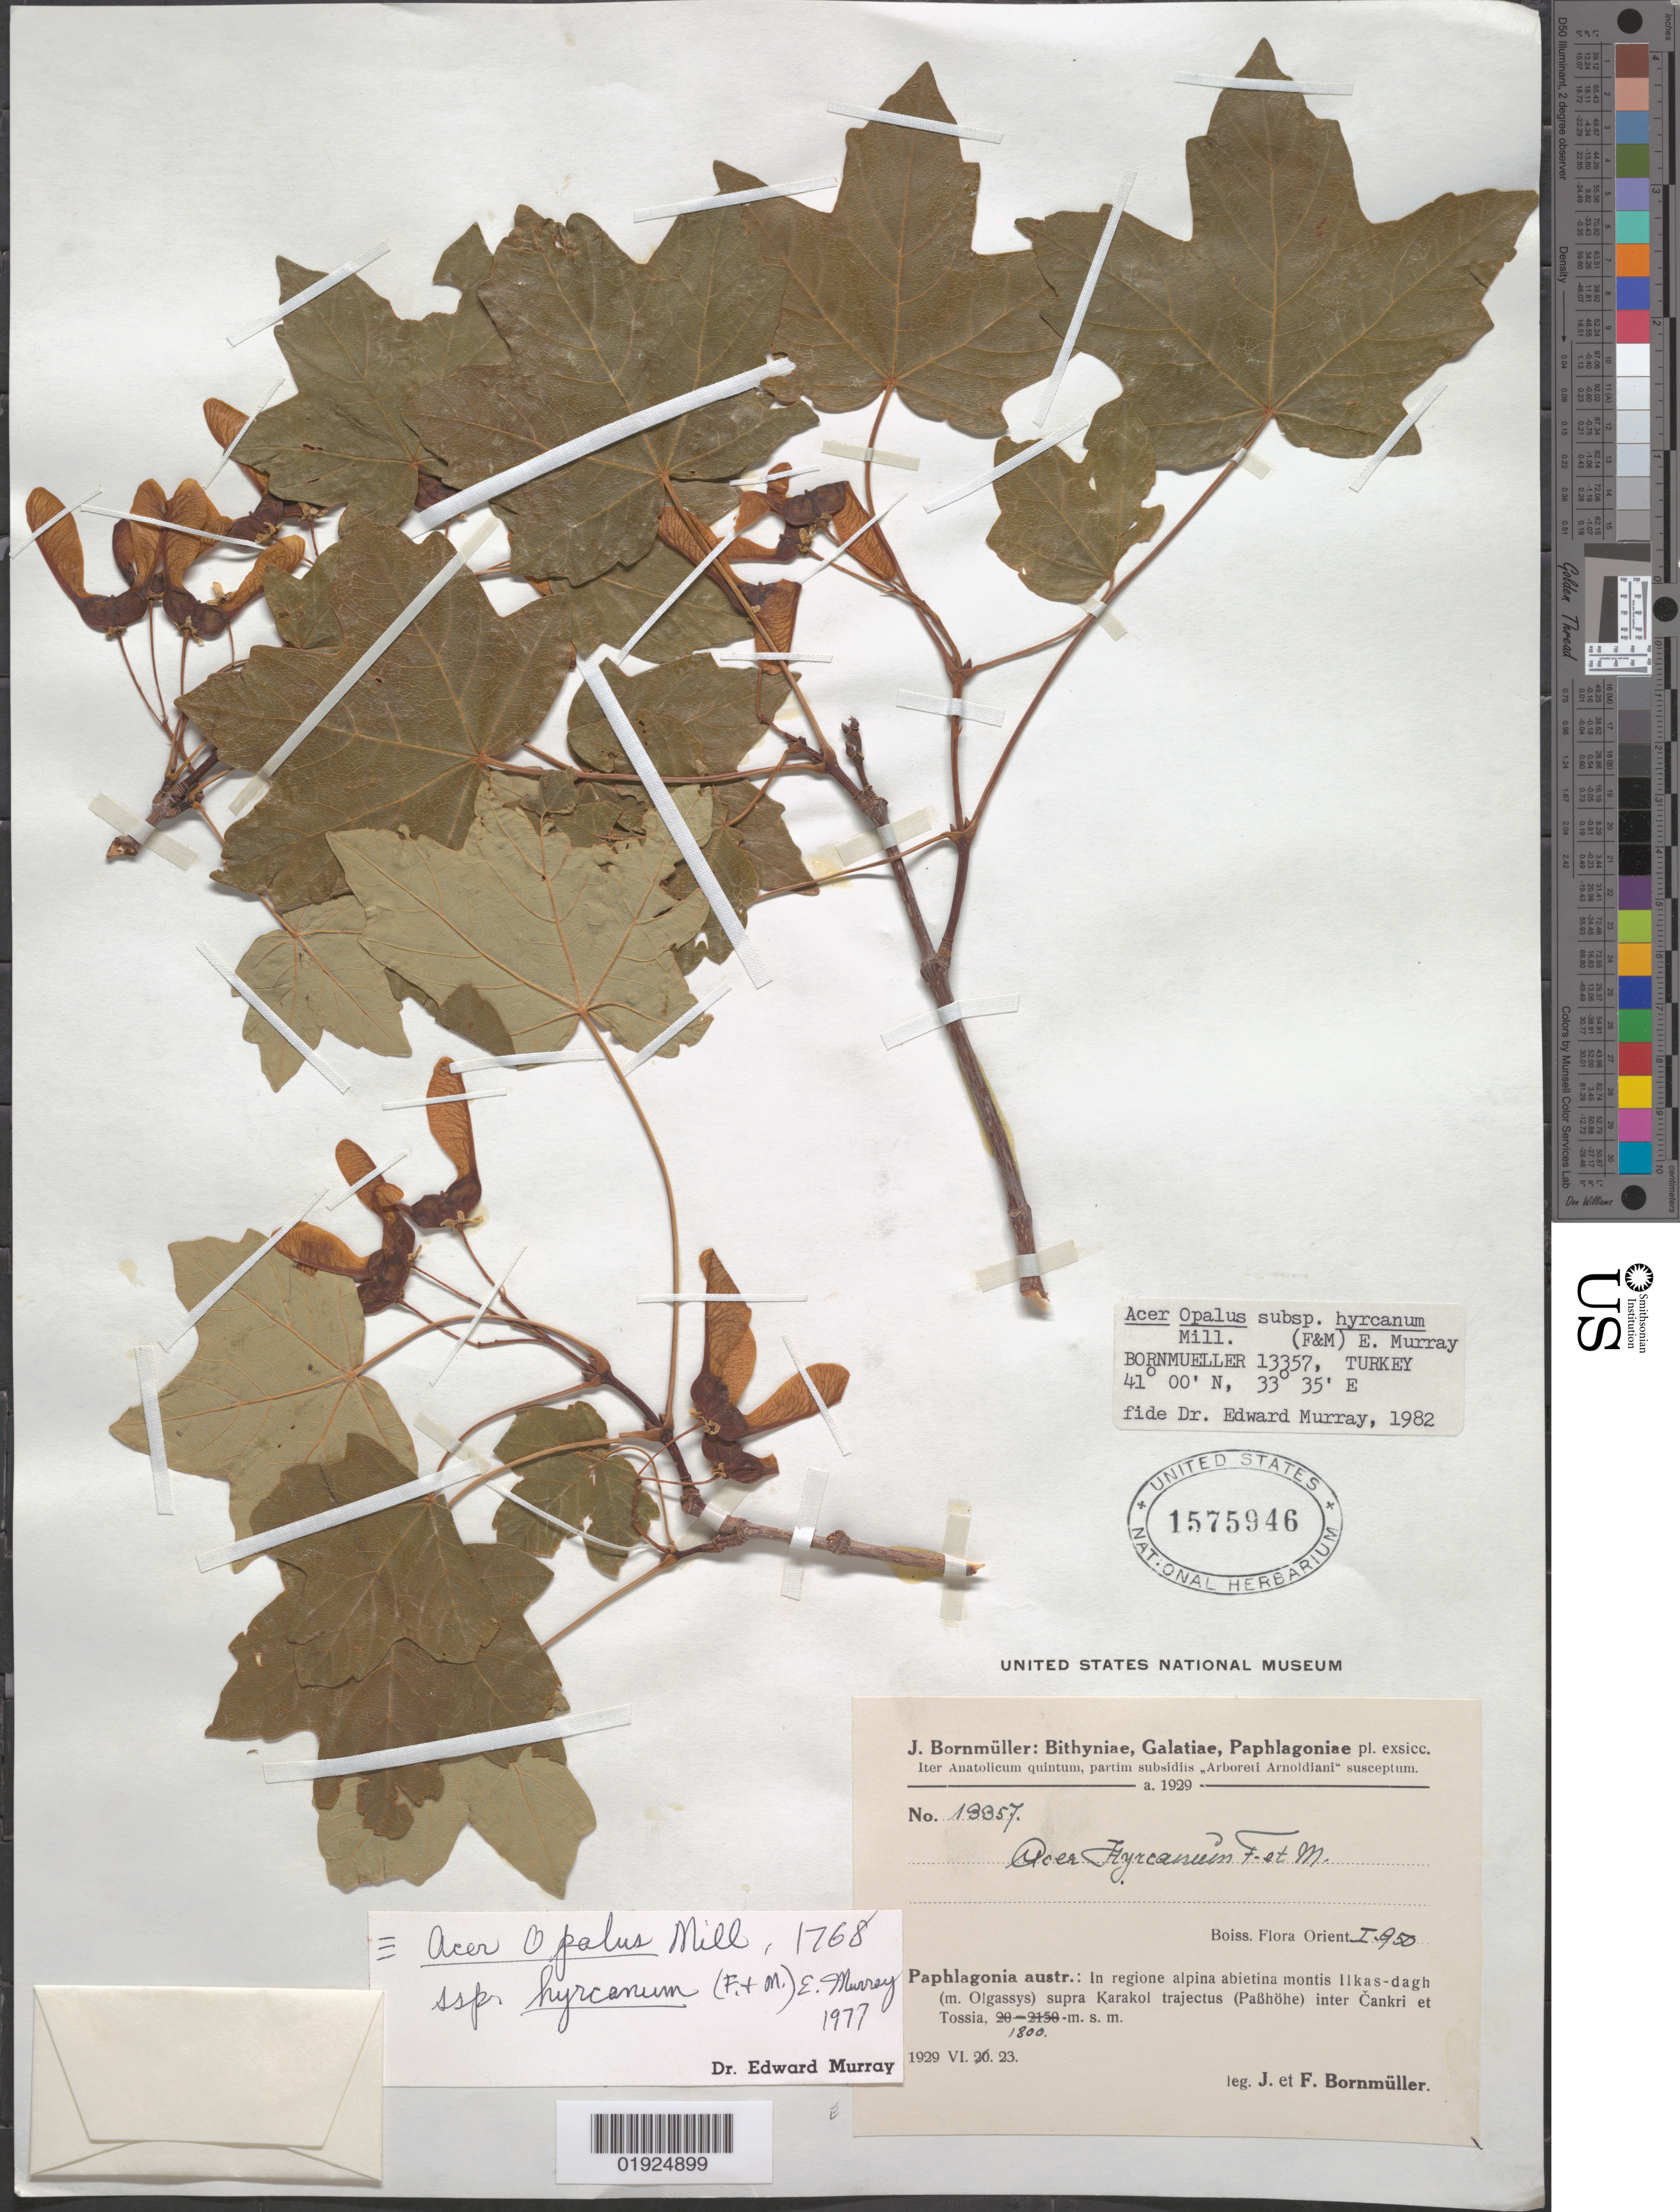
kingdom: Plantae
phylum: Tracheophyta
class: Magnoliopsida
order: Sapindales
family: Sapindaceae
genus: Acer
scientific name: Acer opalus subsp. hyrcanum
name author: (Fisch. & C.A. Mey.) A.E. Murray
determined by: Murray, Edward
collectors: J. Bornmüller & F. Bornmüller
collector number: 13357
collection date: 1929-06-23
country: Kyrgyzstan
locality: Paphlagonia austr.: Karakol trajectus (Paohohe) inter Cankri et Tossia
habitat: In regione alpina abietina montis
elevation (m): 1800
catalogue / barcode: US 1575946